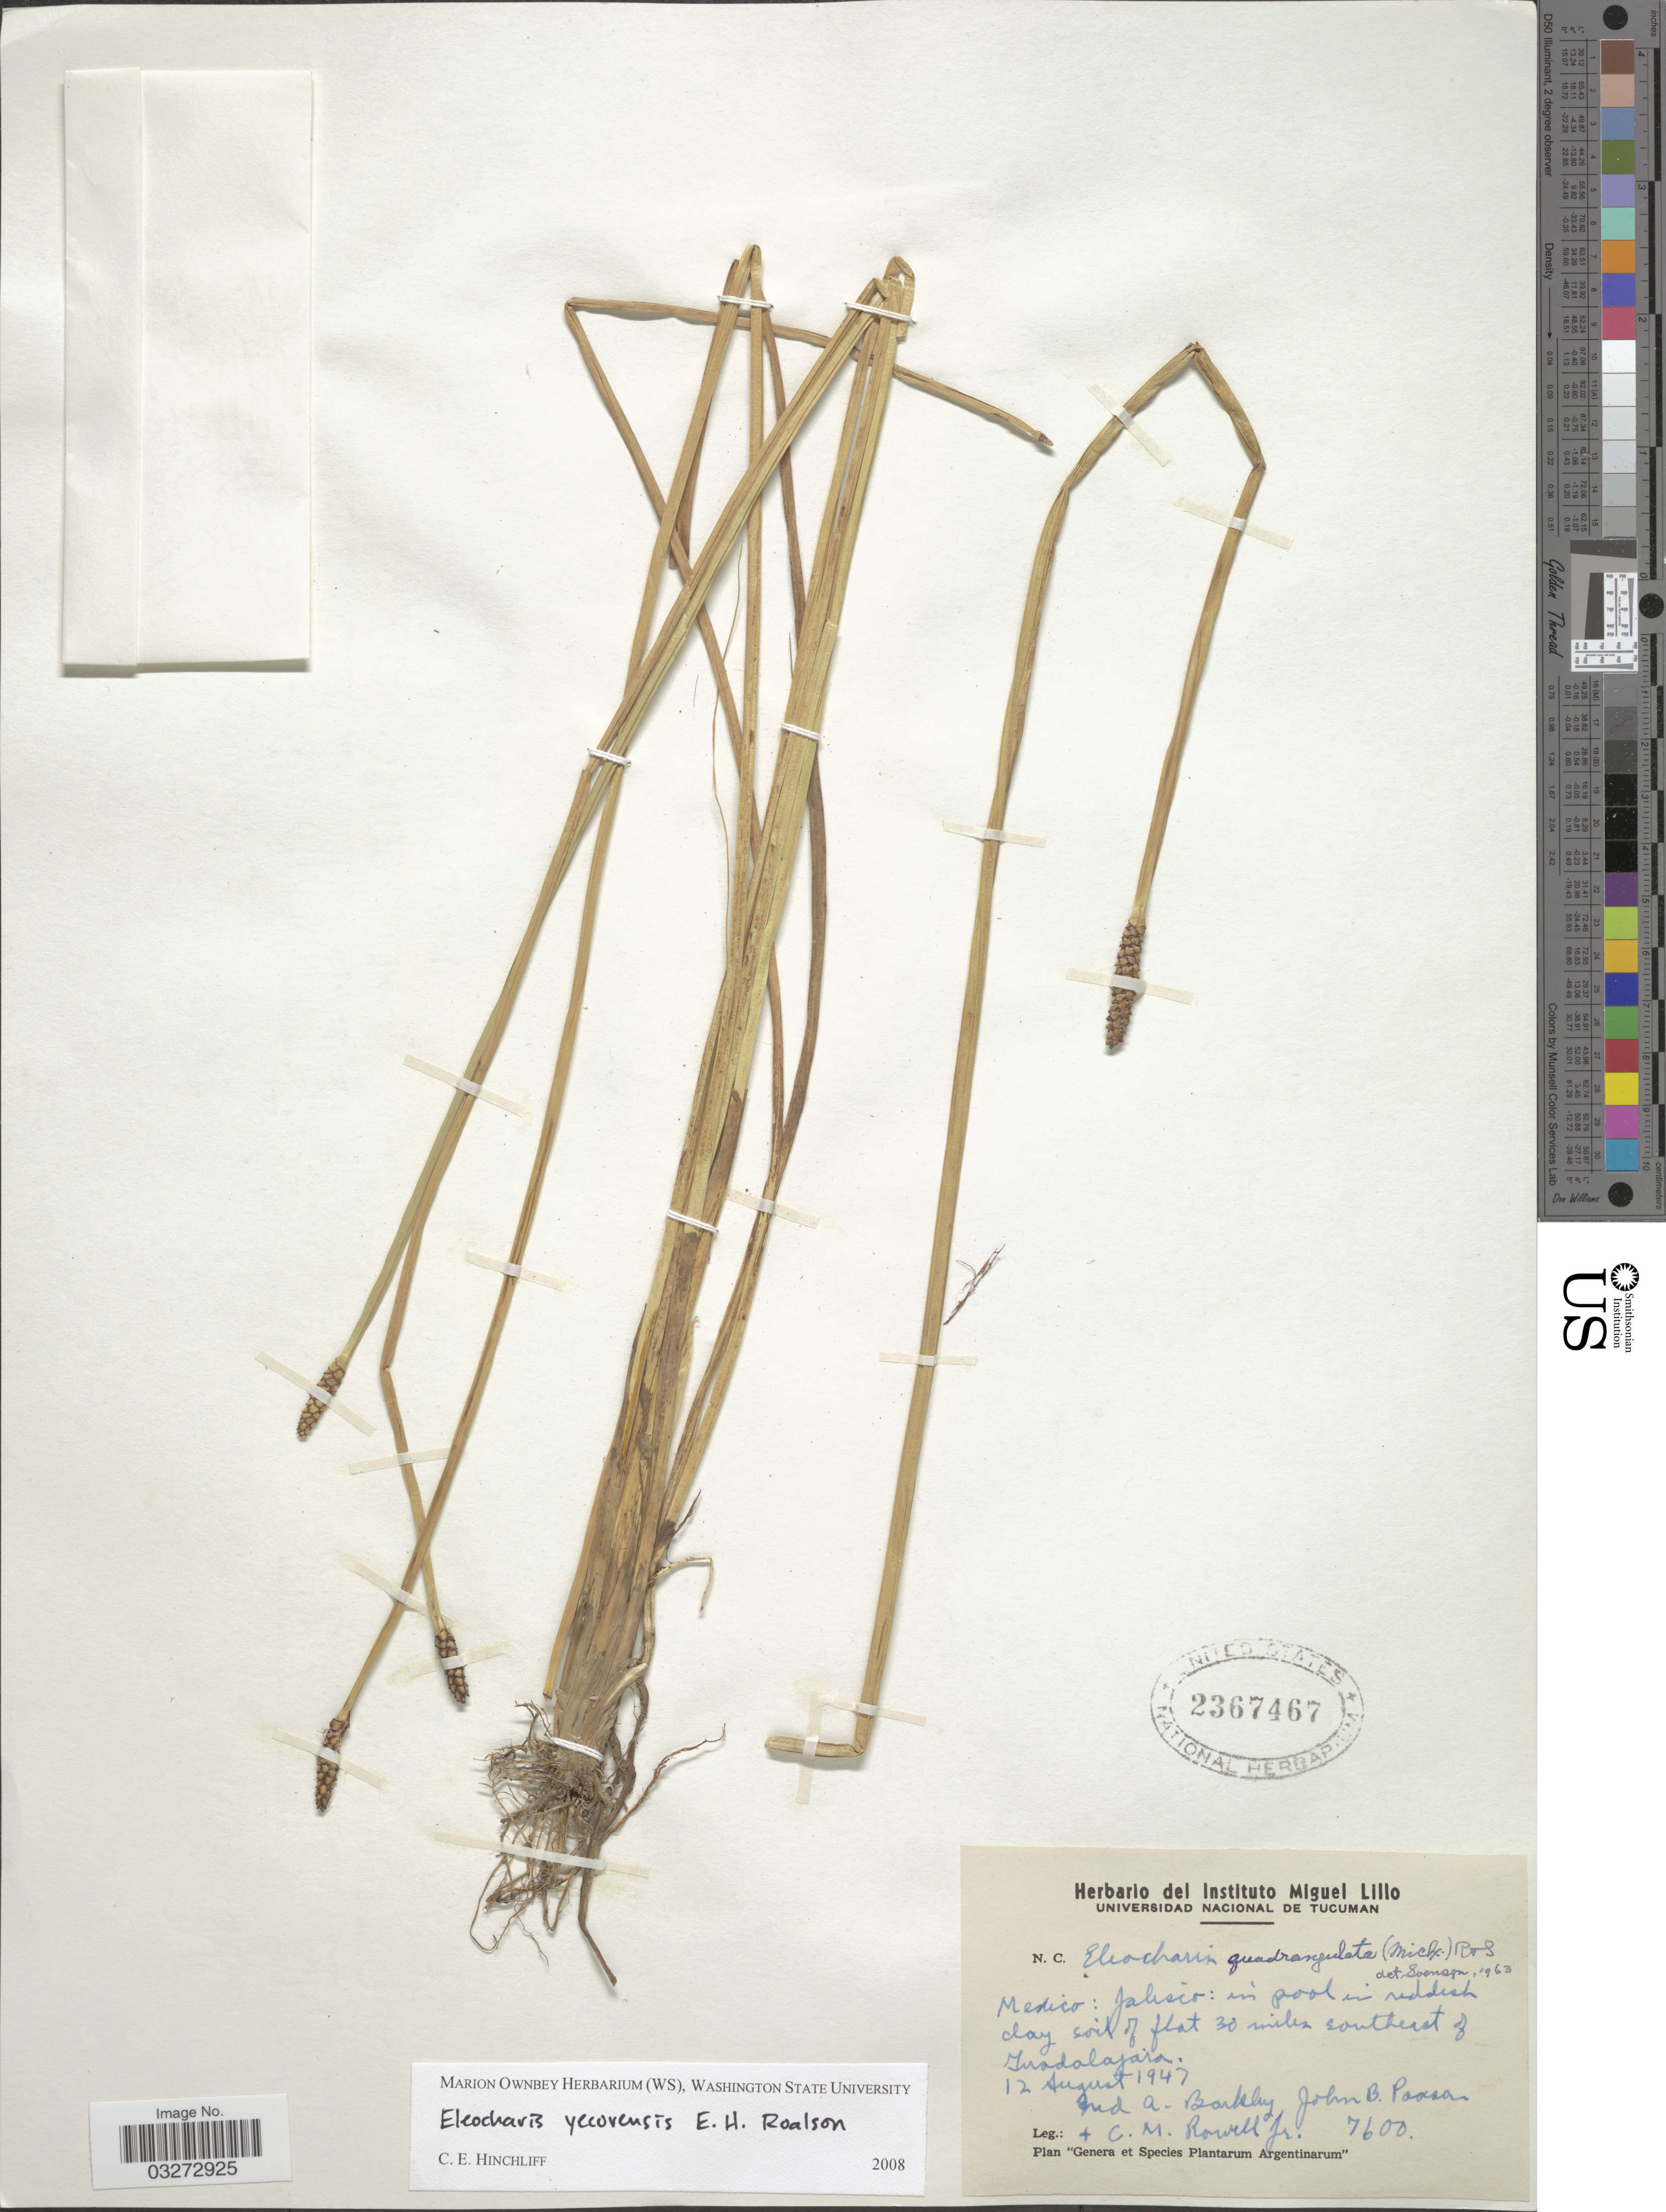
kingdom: Plantae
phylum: Tracheophyta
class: Liliopsida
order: Poales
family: Cyperaceae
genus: Eleocharis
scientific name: Eleocharis yecorensis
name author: Roalson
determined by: Hinchliff, C. E.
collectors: F. A. Barkley, J. B. Paxson & C. M. Rowell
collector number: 7600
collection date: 1947-08-12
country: Mexico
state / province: Jalisco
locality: Medico: 30 miles southeast of Guadalajara.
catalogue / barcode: US 2367467